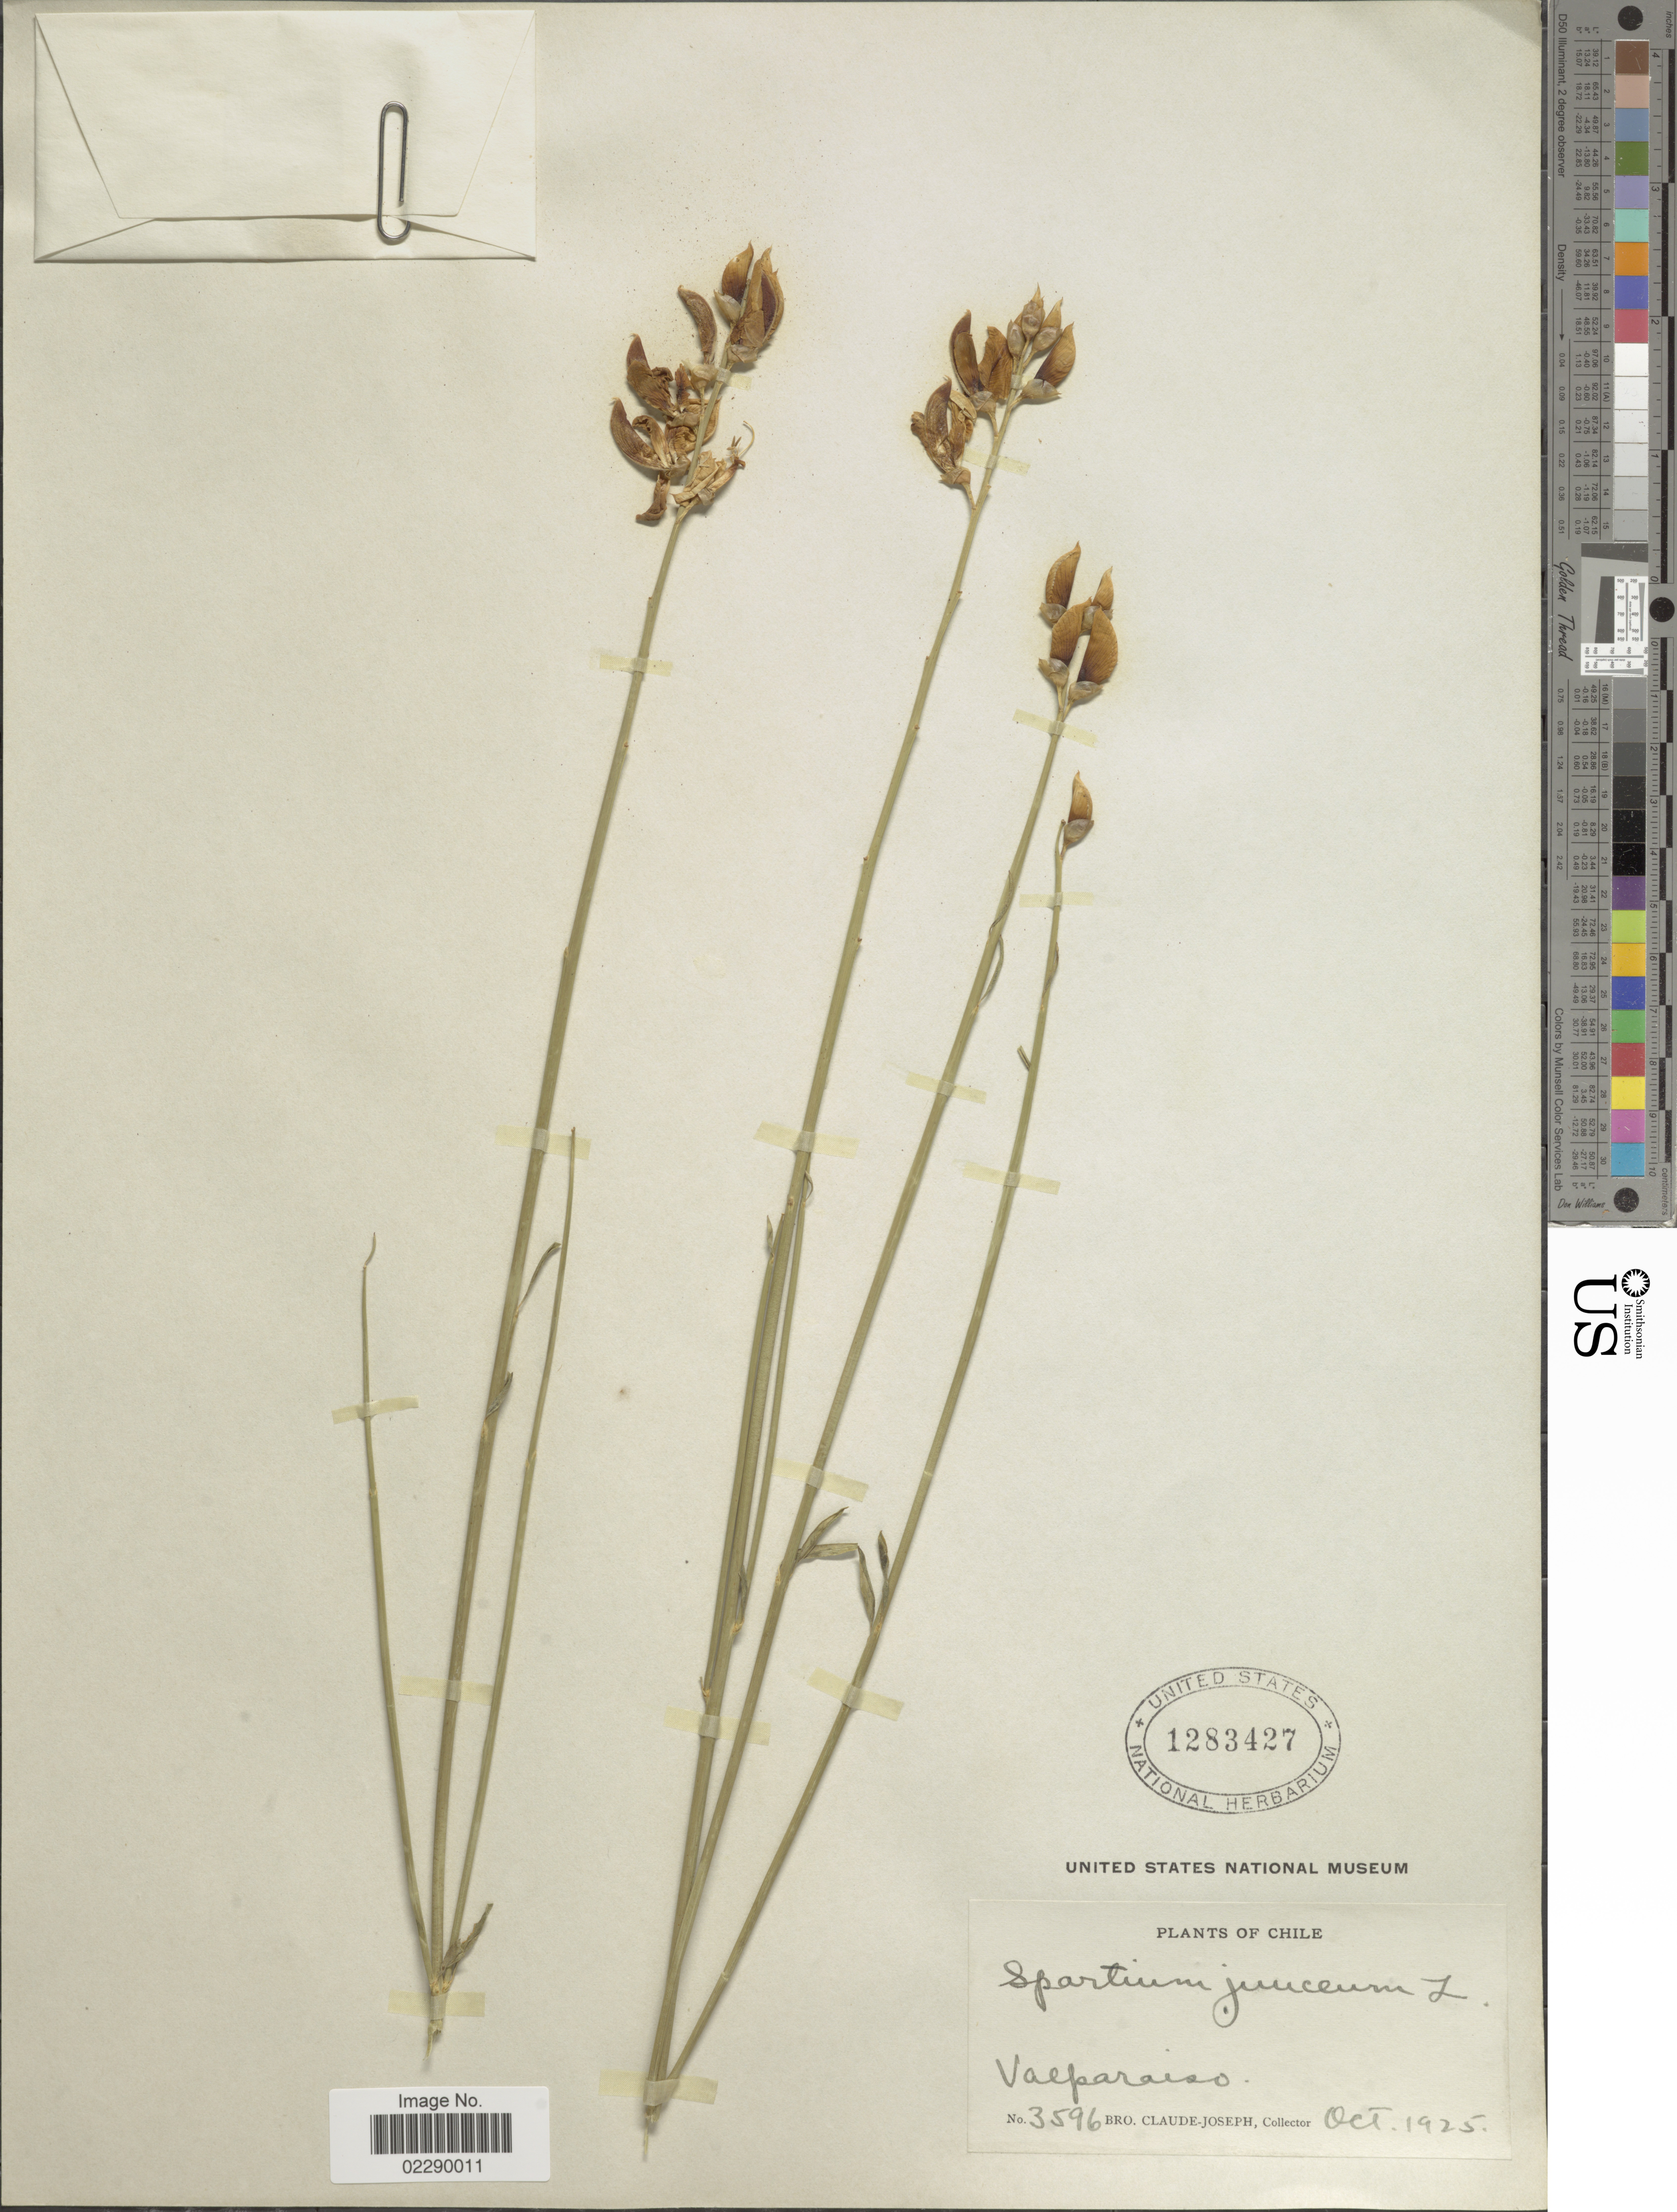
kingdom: Plantae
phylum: Tracheophyta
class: Magnoliopsida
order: Fabales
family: Fabaceae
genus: Spartium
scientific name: Spartium junceum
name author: L.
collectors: Bro. Claude-Joseph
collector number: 3596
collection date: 1925-10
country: Chile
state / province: Valparaíso (V)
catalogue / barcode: US 1283427